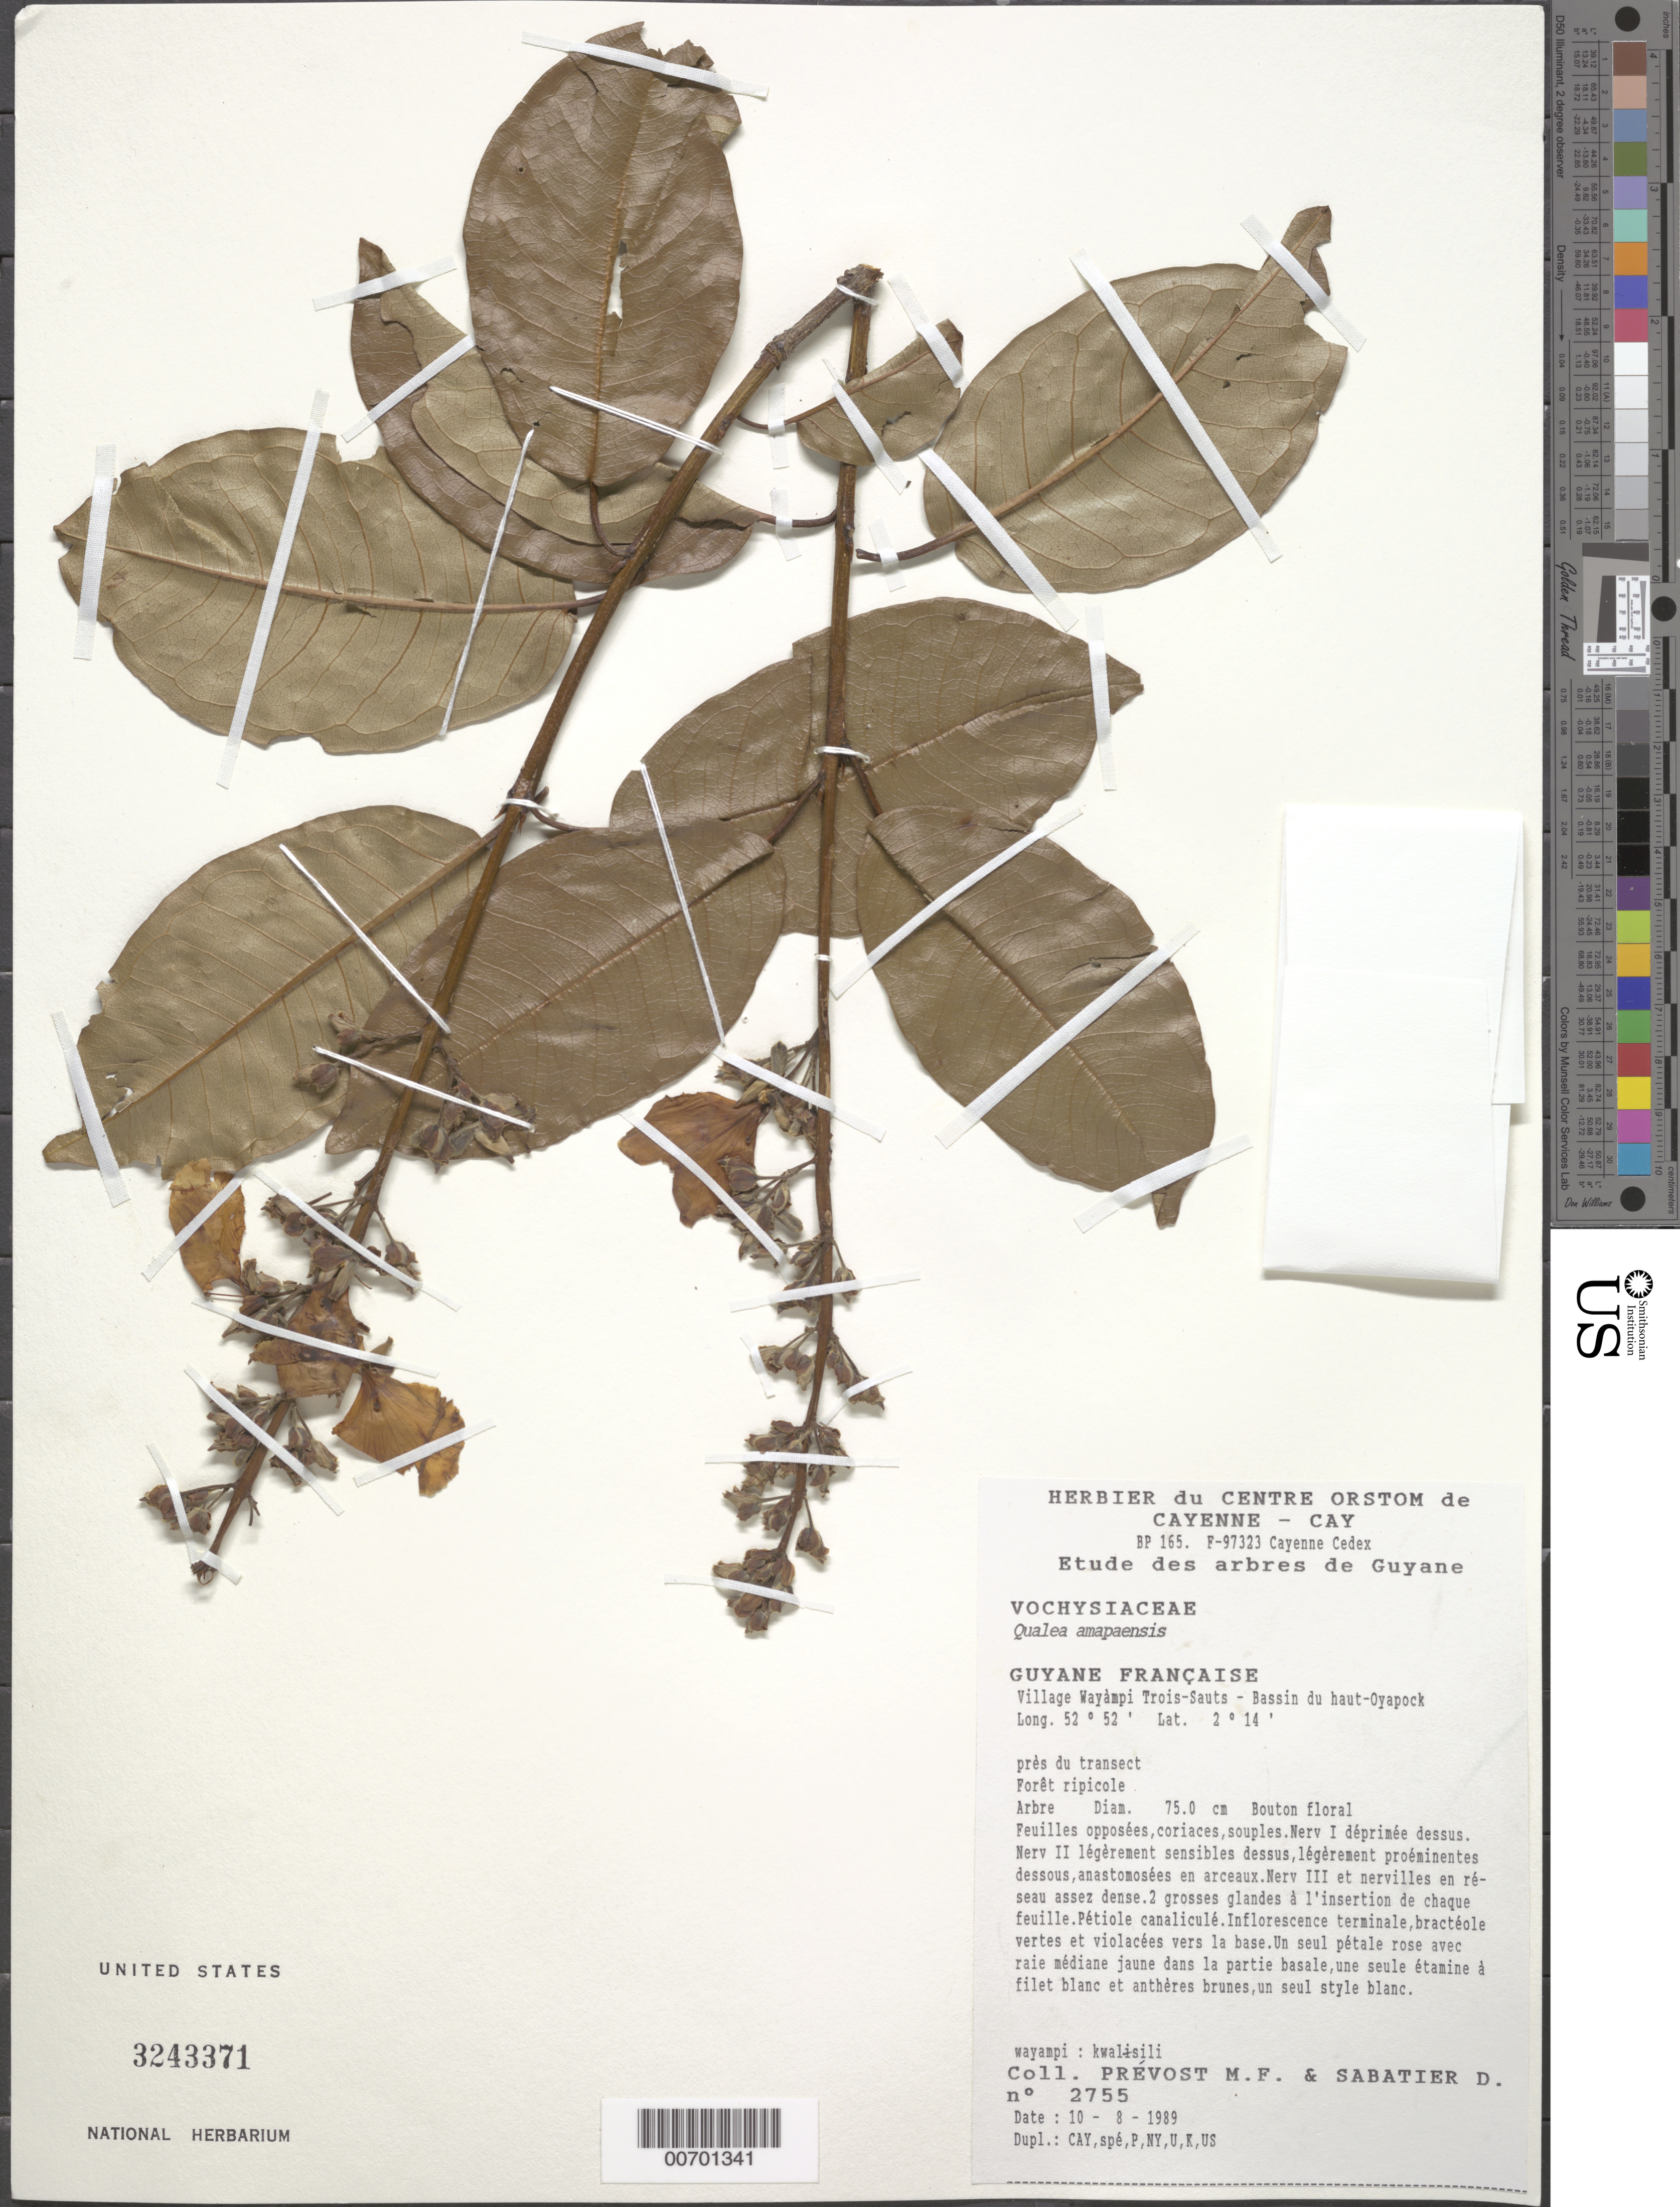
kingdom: Plantae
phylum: Tracheophyta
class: Magnoliopsida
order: Myrtales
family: Vochysiaceae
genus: Qualea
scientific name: Qualea amapaensis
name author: Balslev & S.A. Mori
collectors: M.-F. Prévost & D. Sabatier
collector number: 2755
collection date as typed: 10-Aug-89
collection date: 1989-08-10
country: French Guiana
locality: Village Wayàmp, Trois-Sauts, Bassin du haut-Oyapock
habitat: Riparian vegetation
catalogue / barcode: US 3243371